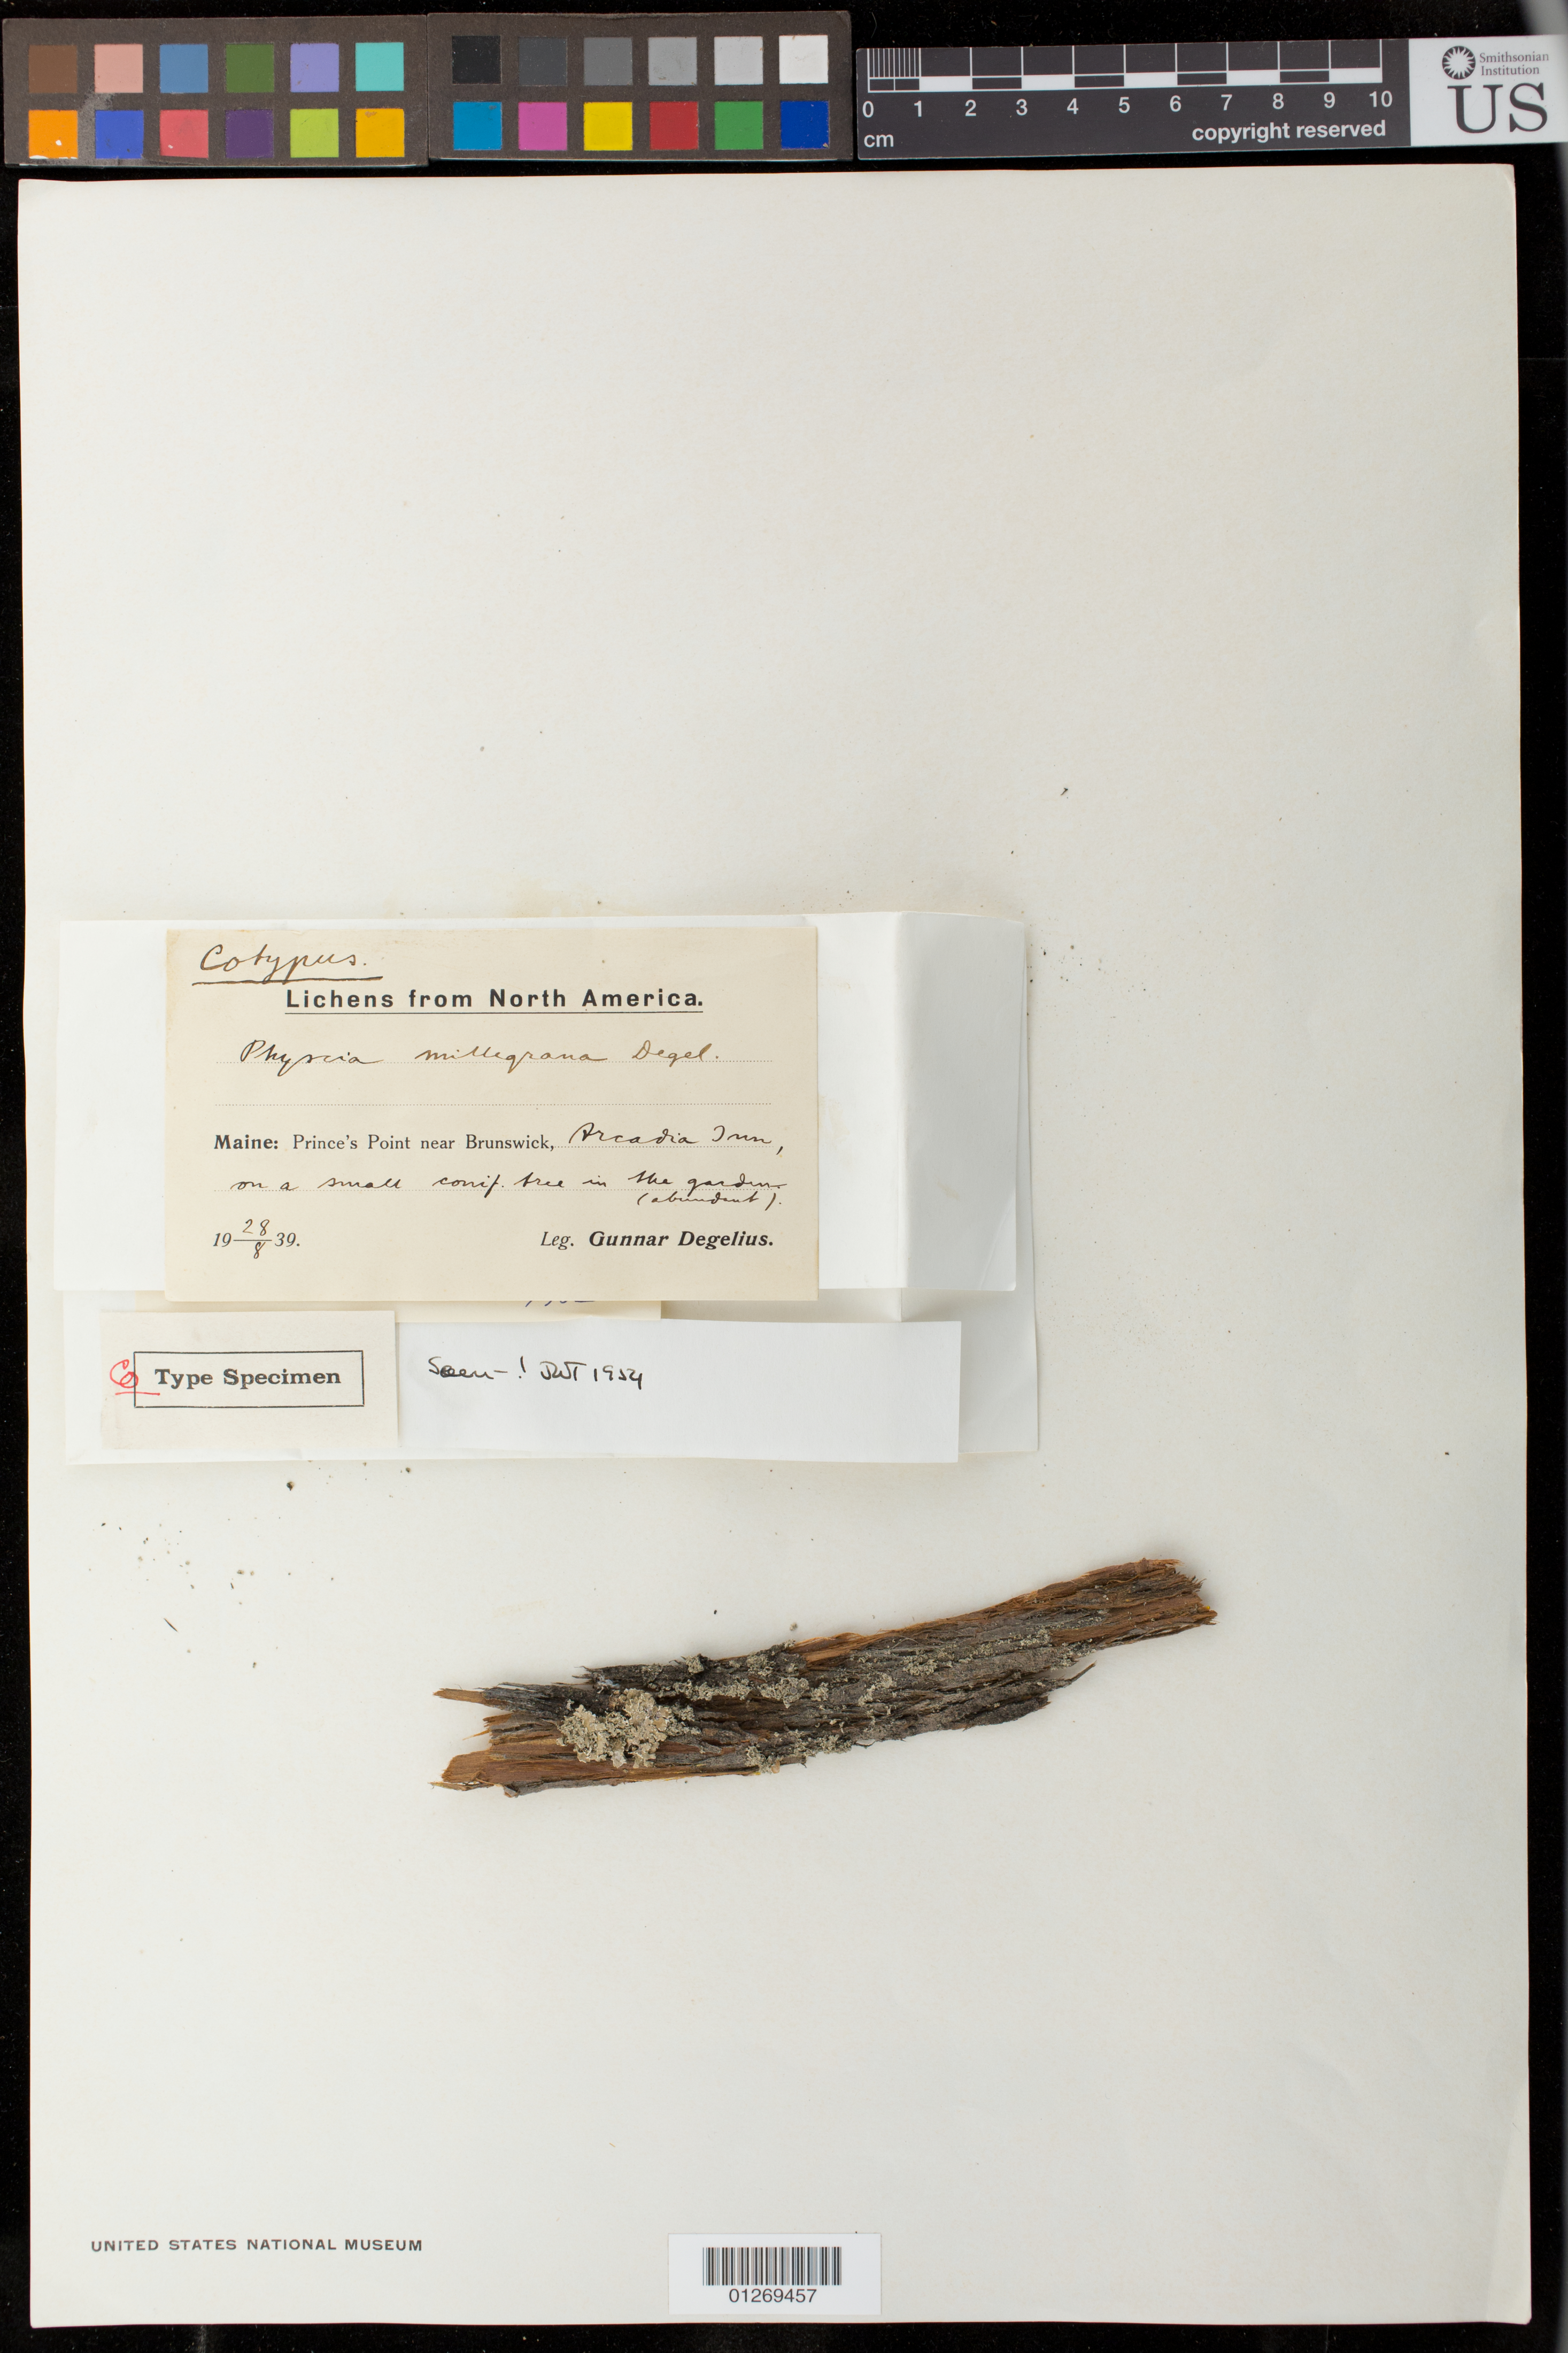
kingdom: Fungi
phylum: Ascomycota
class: Lecanoromycetes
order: Caliciales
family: Physciaceae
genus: Physcia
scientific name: Physcia millegrana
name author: Degel.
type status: Isotype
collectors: G. B. F. Degelius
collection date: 1939-08-28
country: United States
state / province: Maine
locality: Prince's Point near Brunswick.